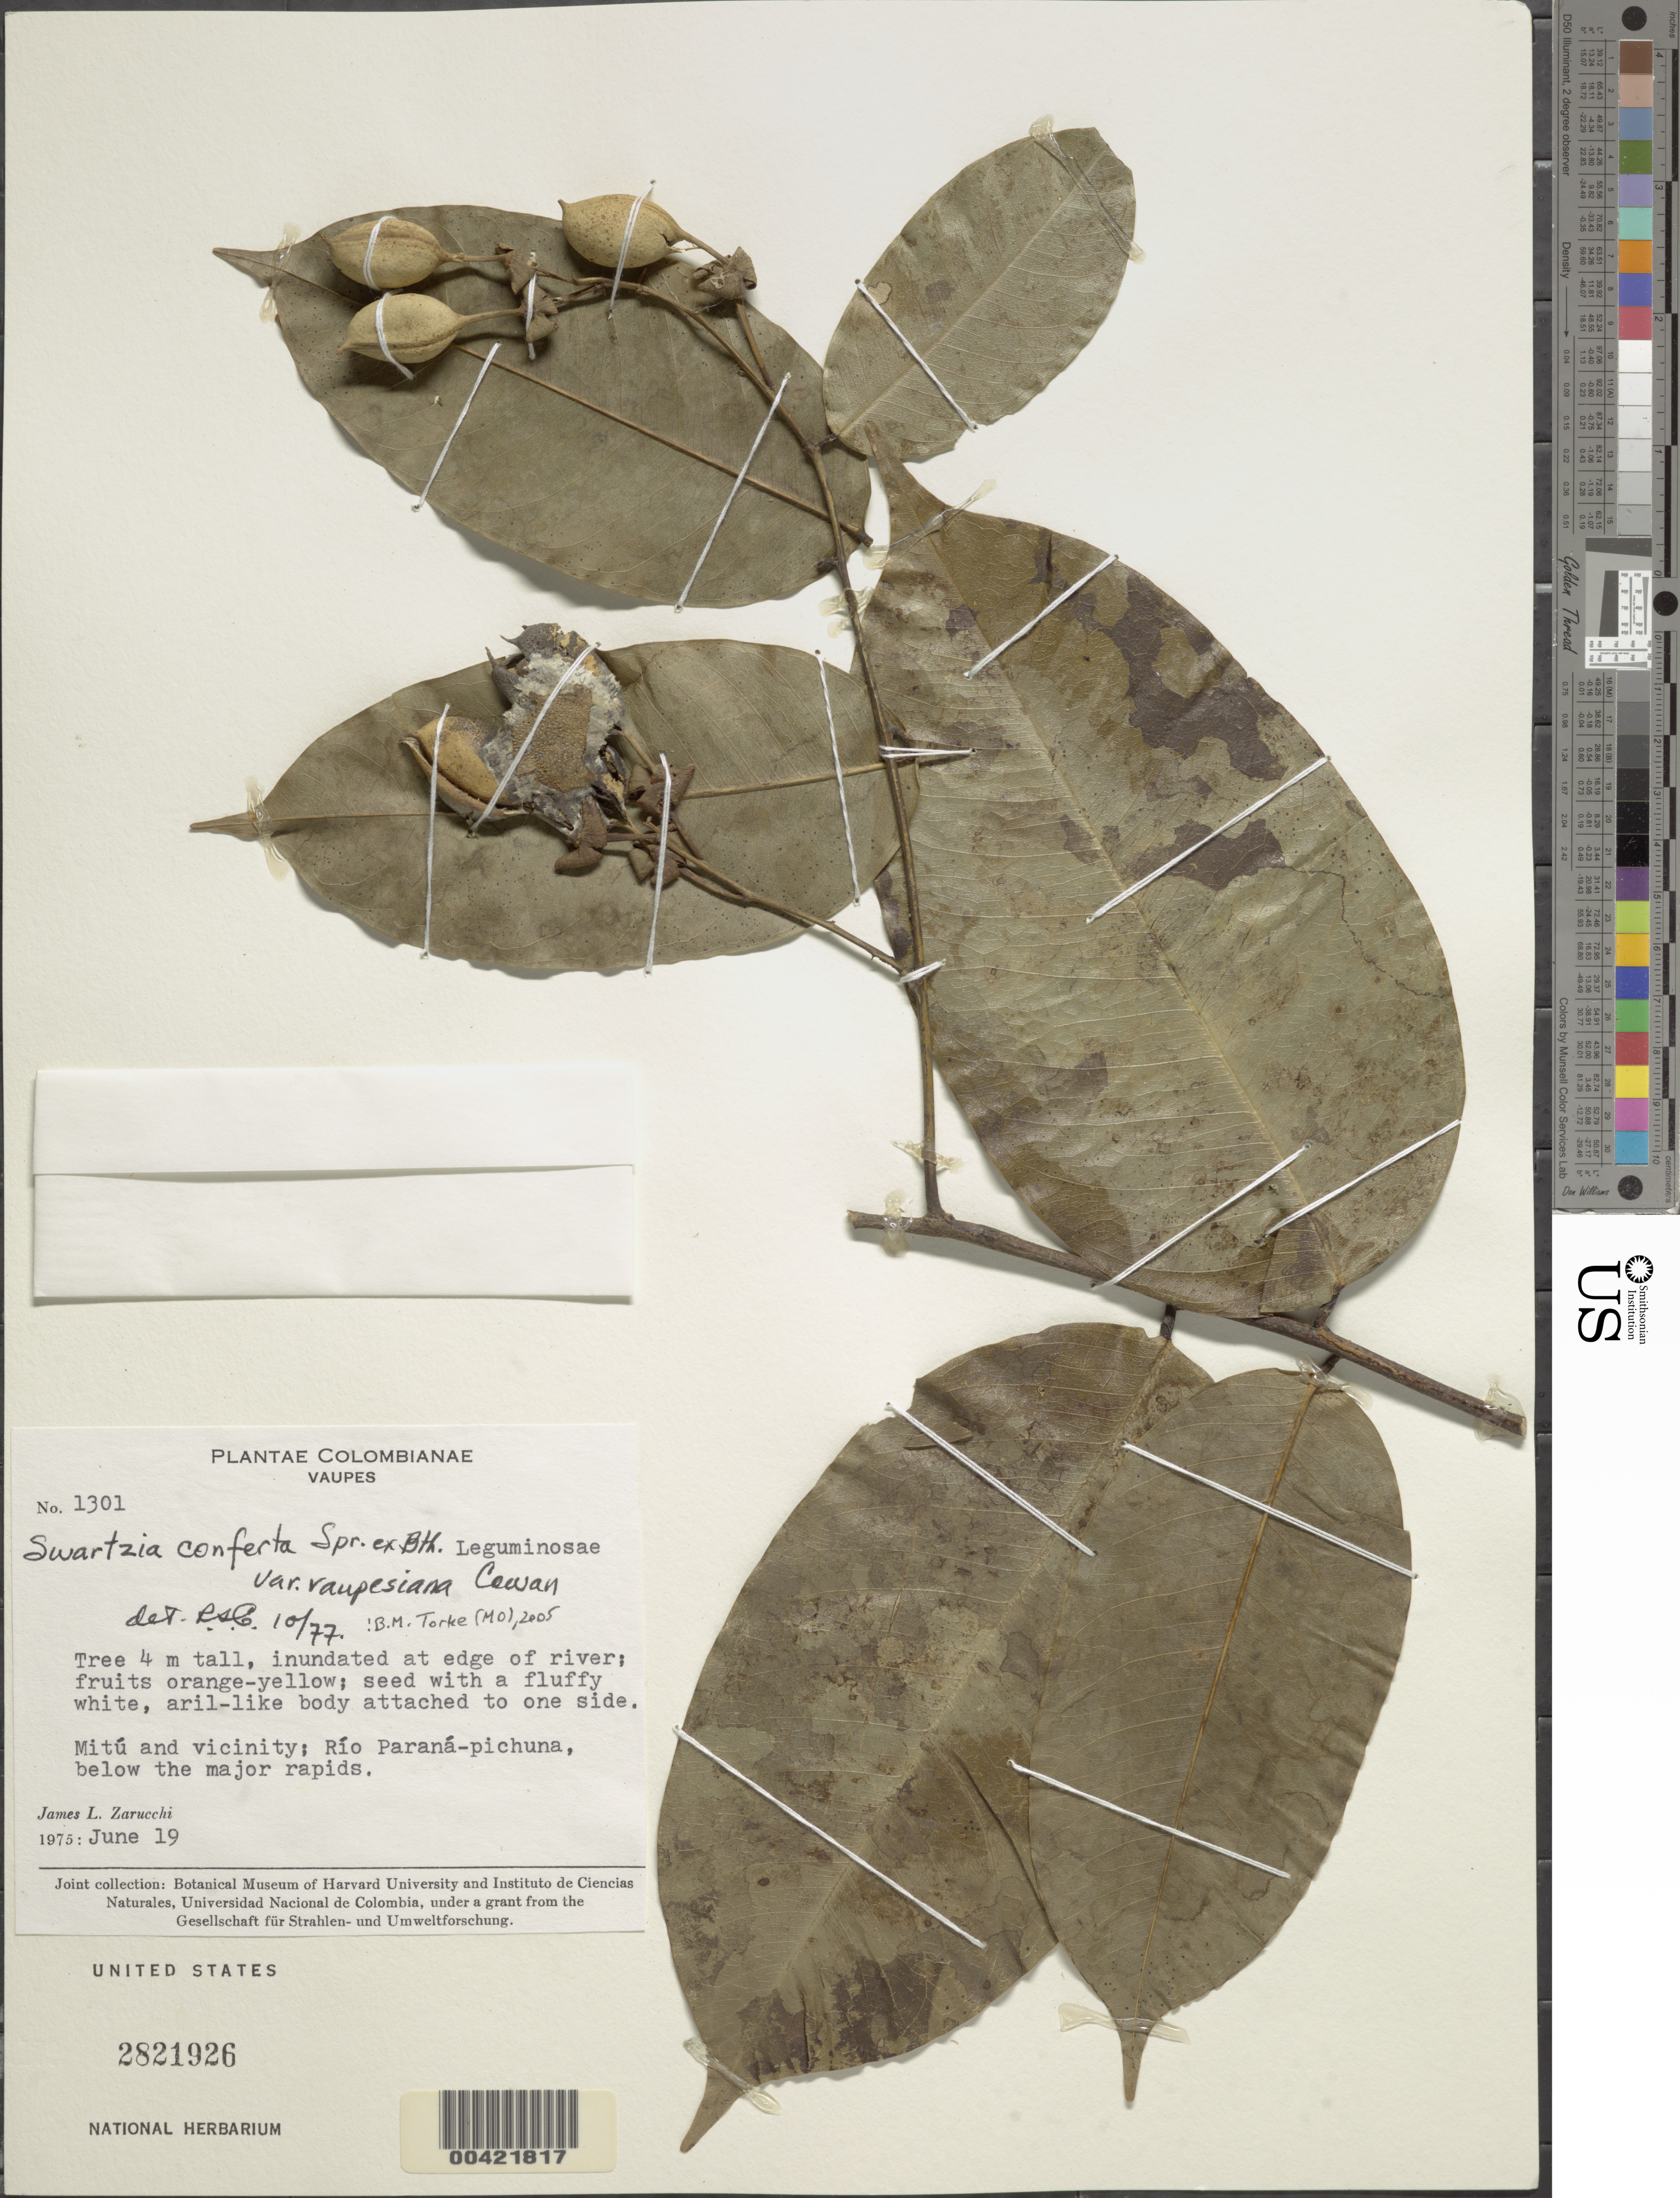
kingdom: Plantae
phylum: Tracheophyta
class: Magnoliopsida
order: Fabales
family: Fabaceae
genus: Swartzia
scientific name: Swartzia conferta var. vaupesiana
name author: R.S. Cowan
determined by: Cowan, R. S.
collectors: J. L. Zarucchi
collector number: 1301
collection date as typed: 19 Jun 1975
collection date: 1975-06-19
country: Colombia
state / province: Vaupés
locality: Mitu and vicinity; Rio Parana-Pichuna, below the major rapids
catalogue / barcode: US 2821926